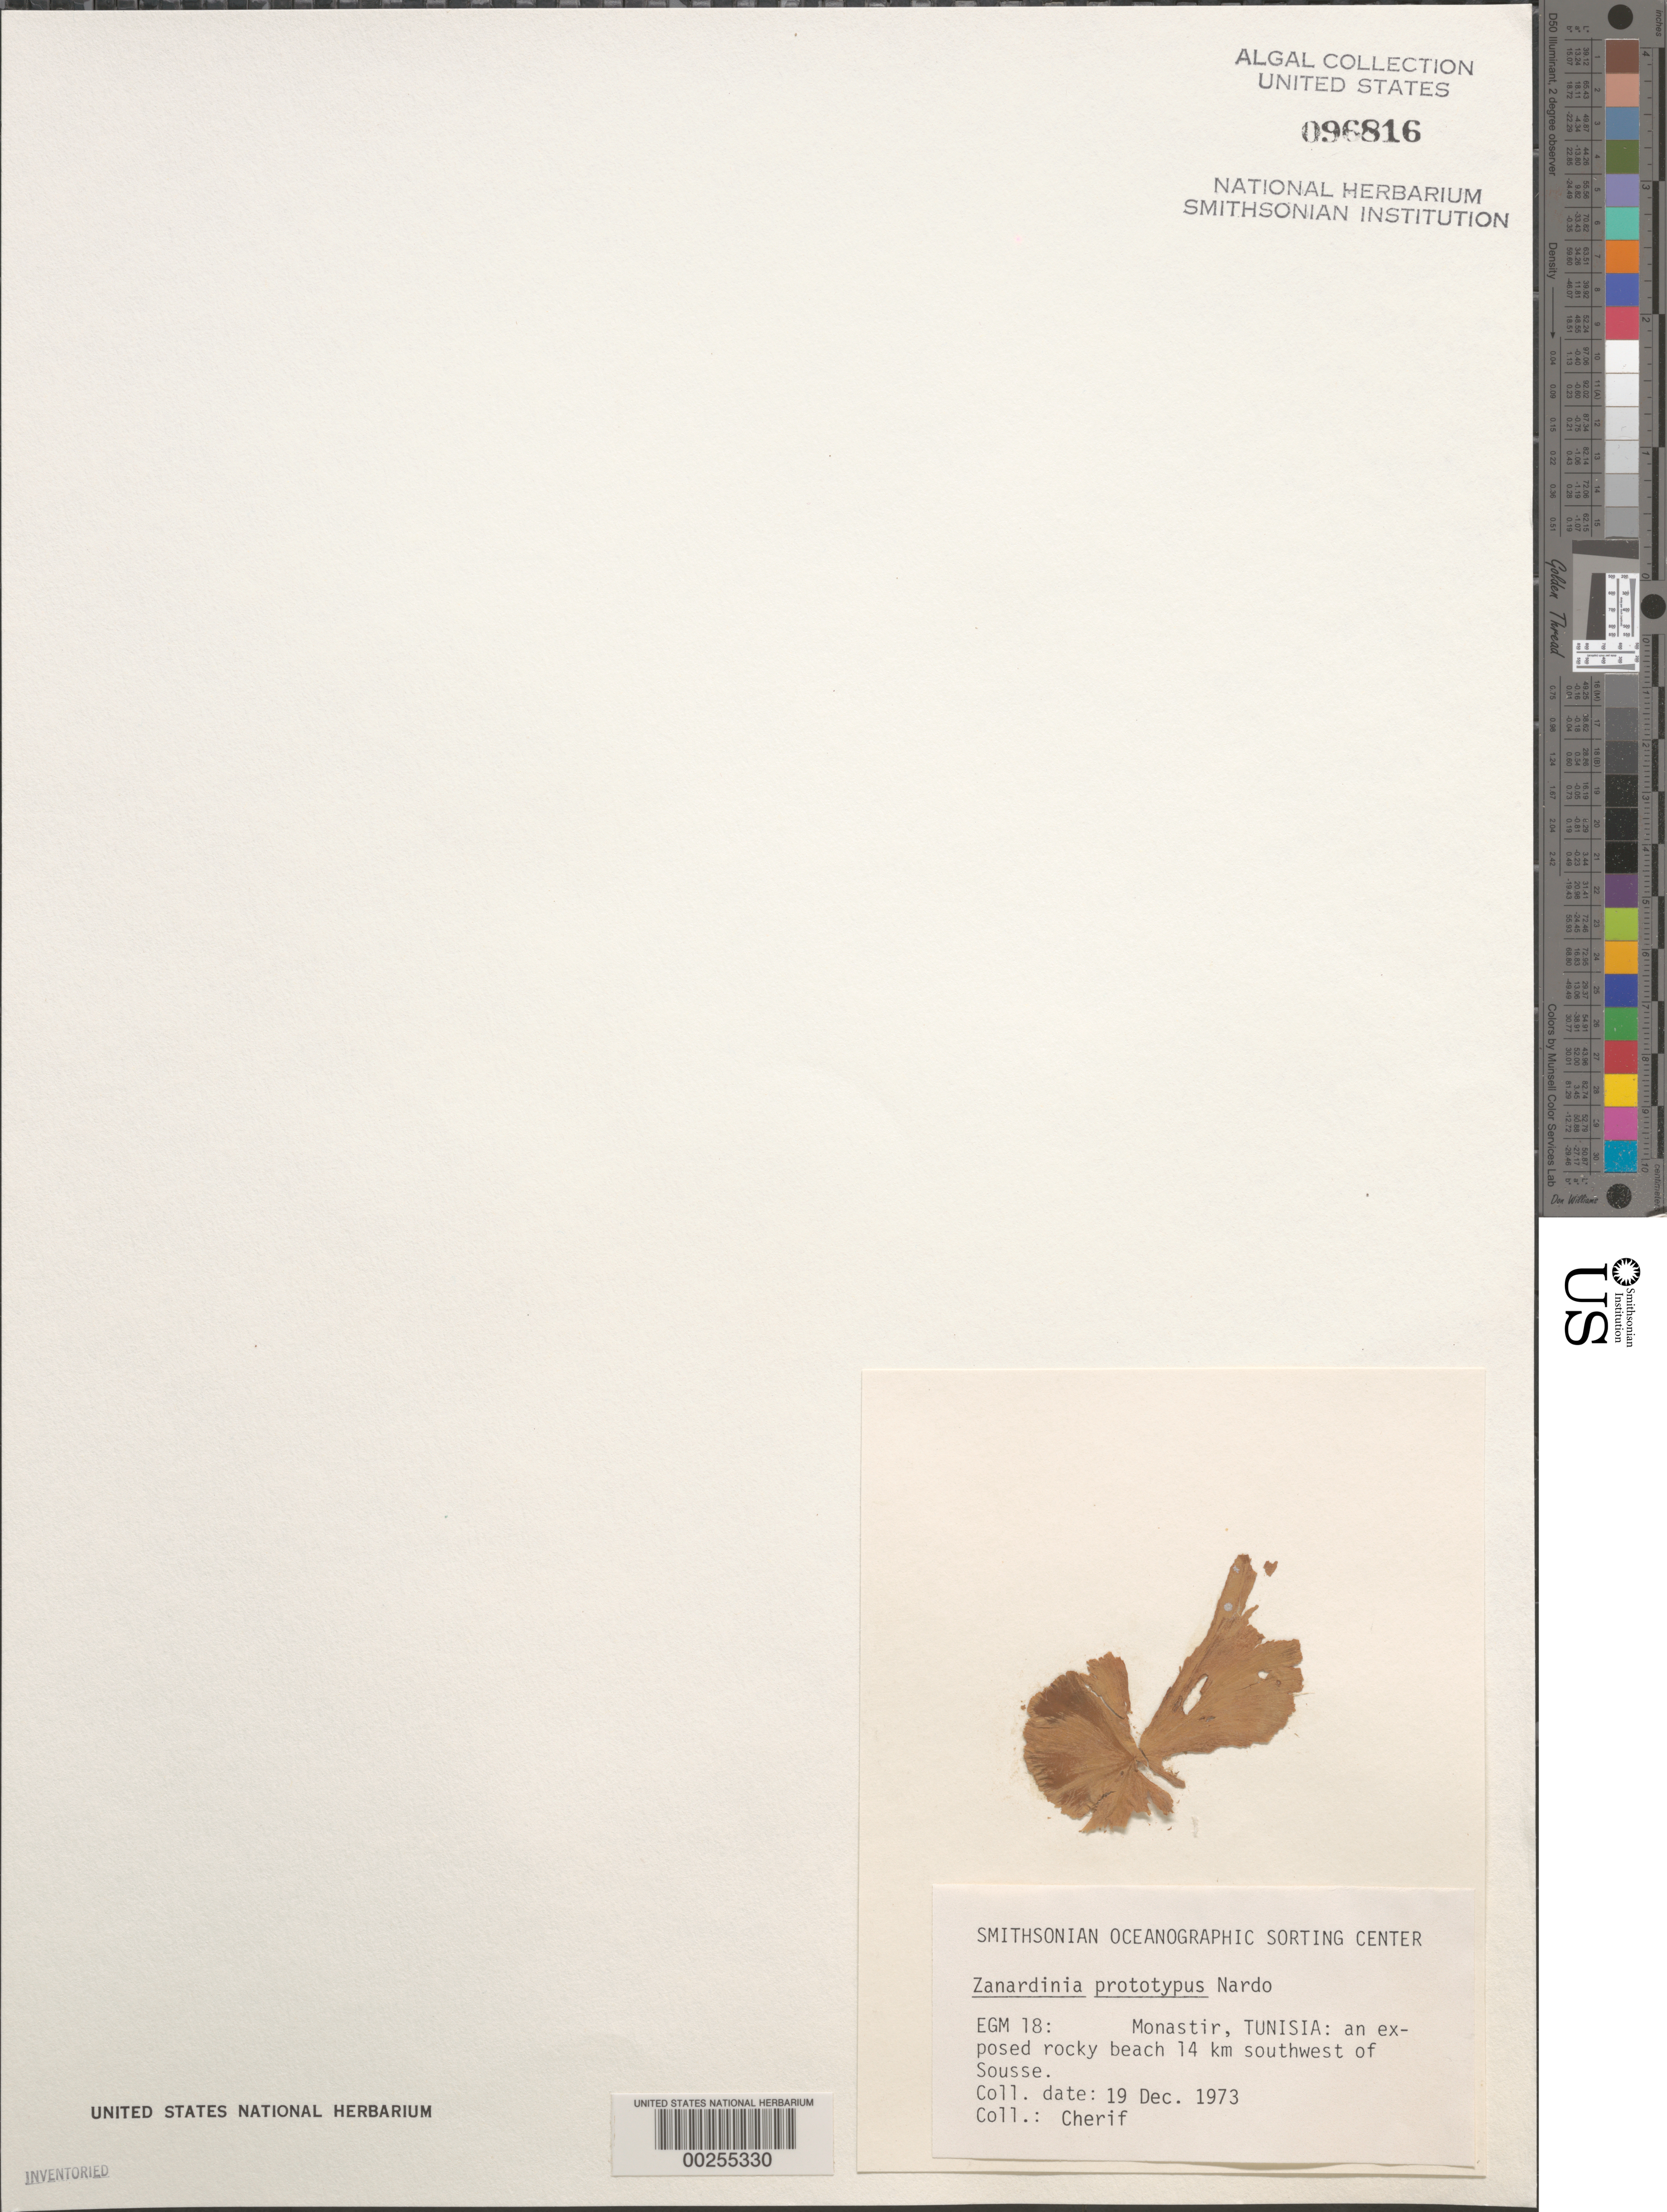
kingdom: Chromista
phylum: Ochrophyta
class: Phaeophyceae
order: Cutleriales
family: Cutleriaceae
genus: Zanardinia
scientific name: Zanardinia typus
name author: (Nardo) P.C. Silva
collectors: -. Cherif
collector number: EGM 18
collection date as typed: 19 Dec 1973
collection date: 1973-12-19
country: Tunisia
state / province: Monastir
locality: Monastir, 14 km southwest of sousse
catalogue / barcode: US 96816